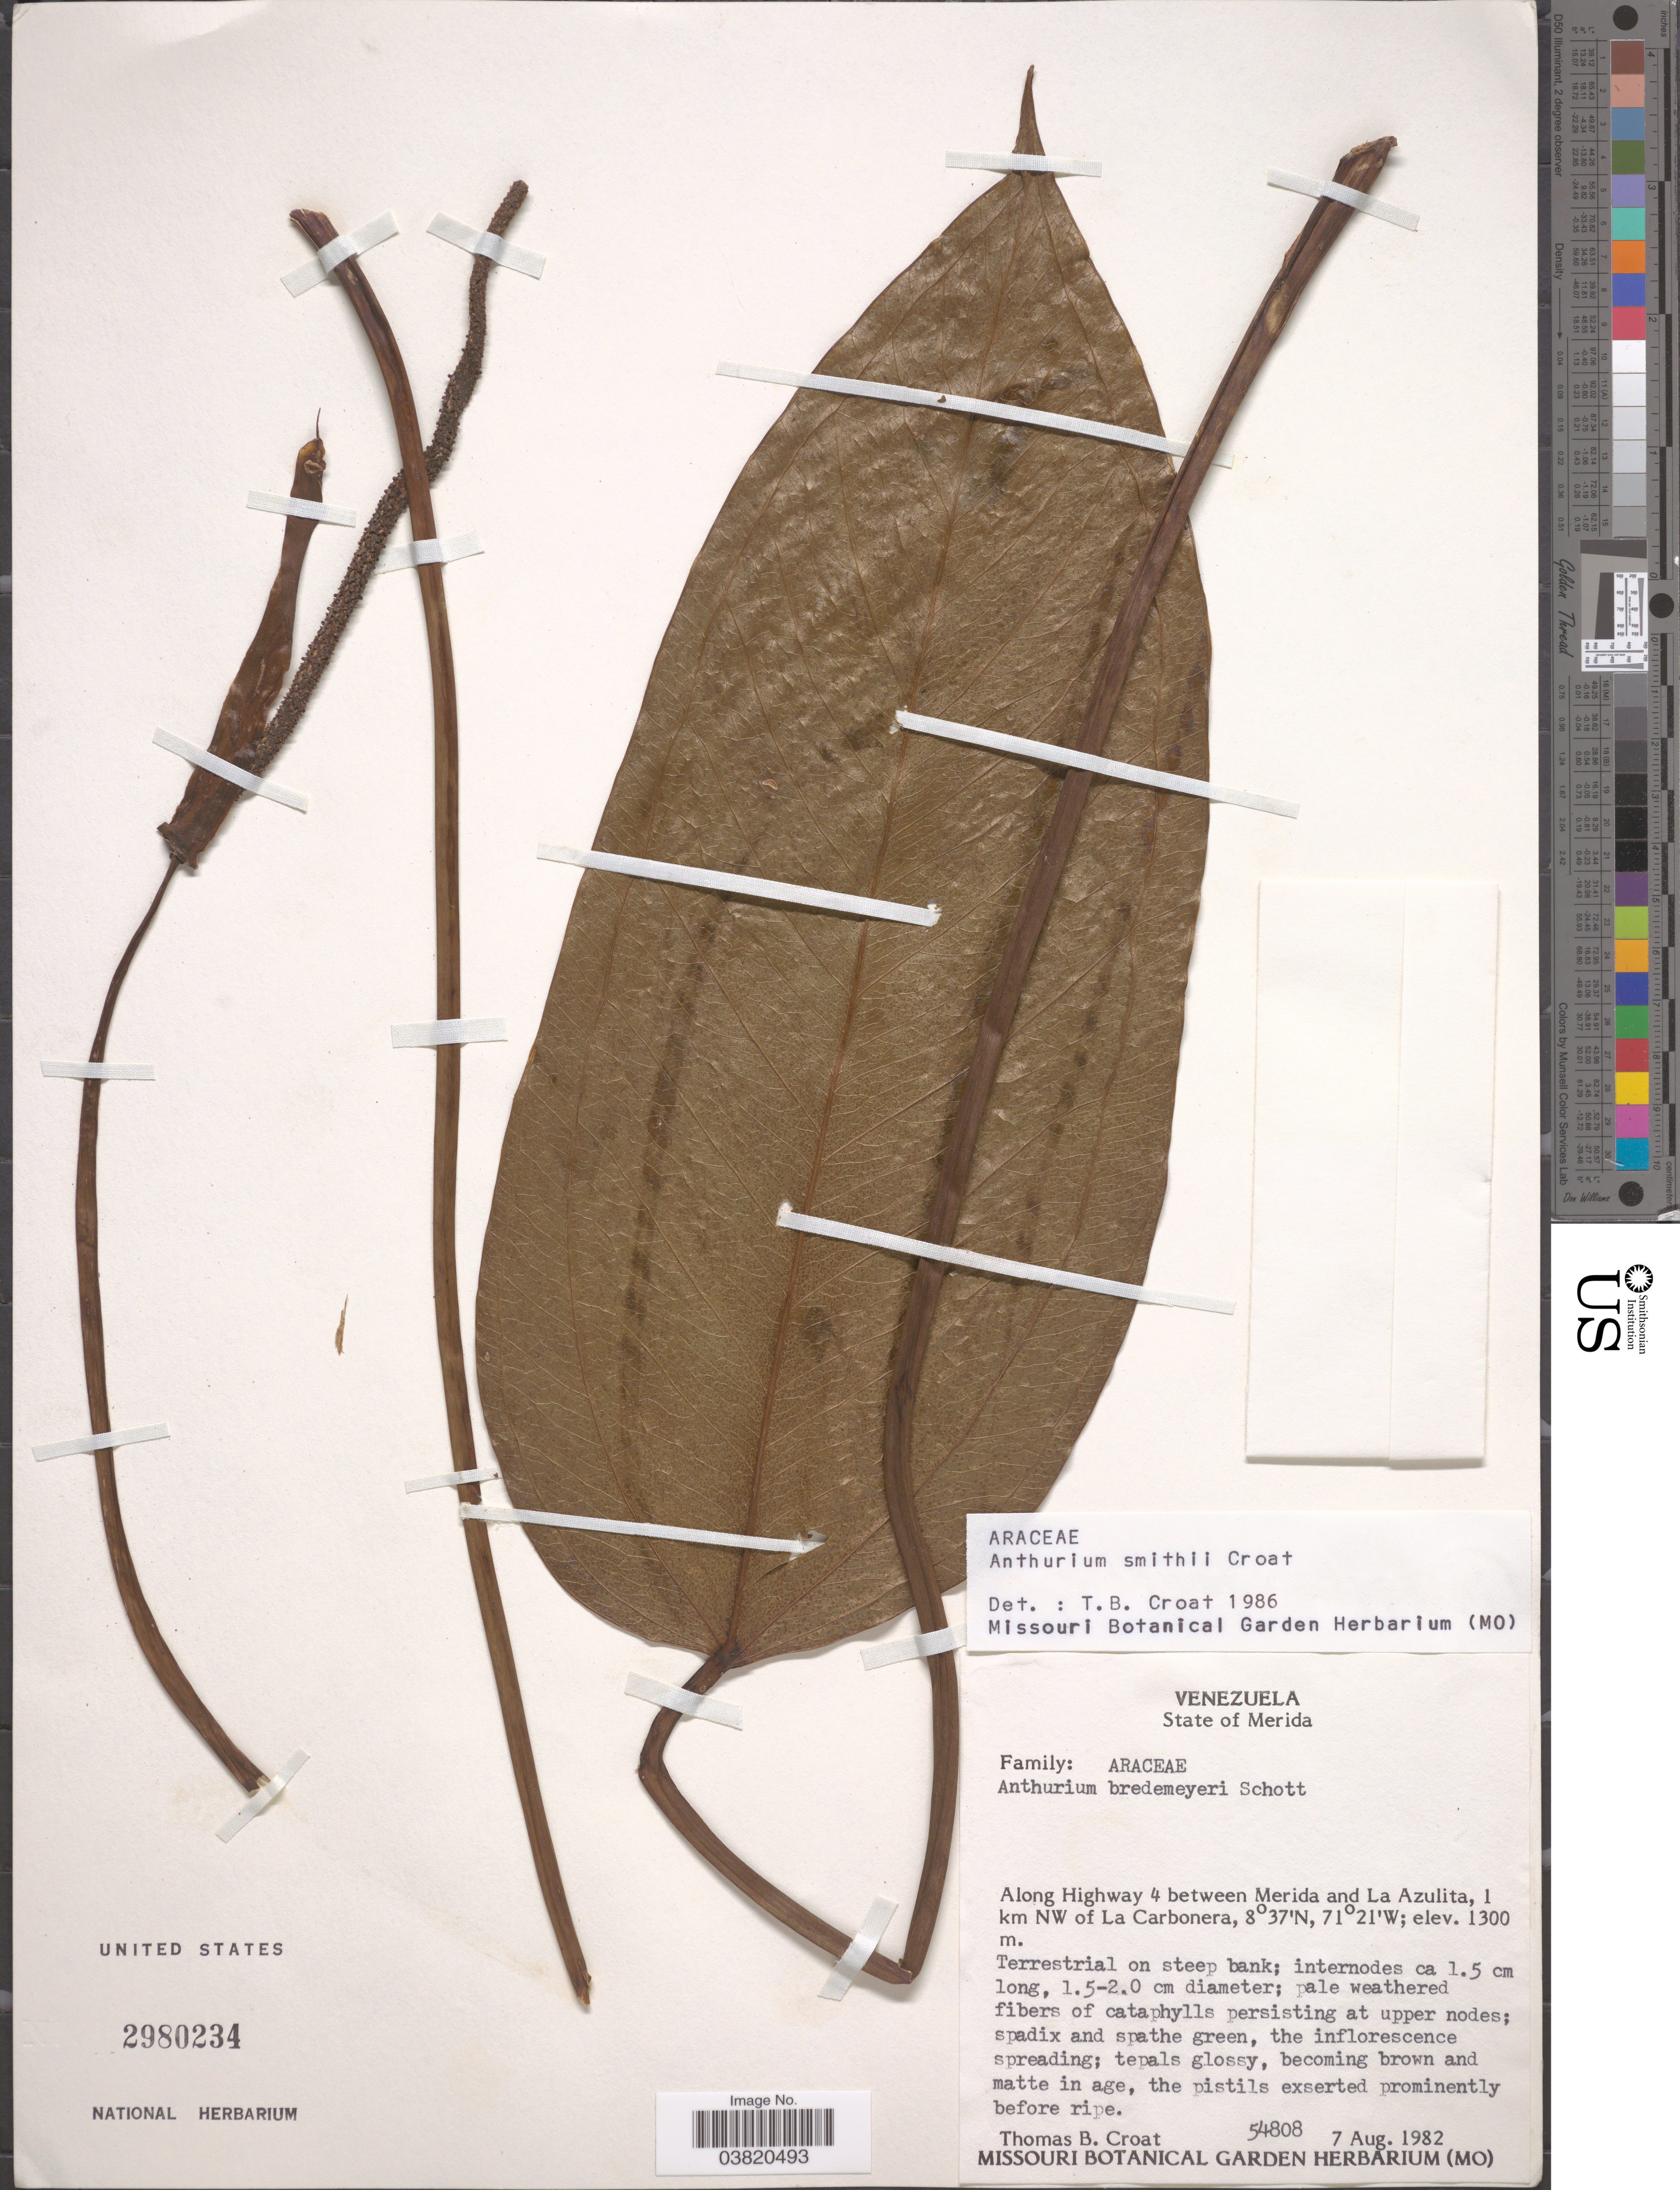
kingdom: Plantae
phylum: Tracheophyta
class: Liliopsida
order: Alismatales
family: Araceae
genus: Anthurium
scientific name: Anthurium smithii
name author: Croat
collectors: T. B. Croat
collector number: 54808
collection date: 1982-08-07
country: Venezuela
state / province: Merida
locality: Along Highway 4 between Merida and La Azulita, 1 km NW of La Carbonera.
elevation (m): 1300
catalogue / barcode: US 2980234